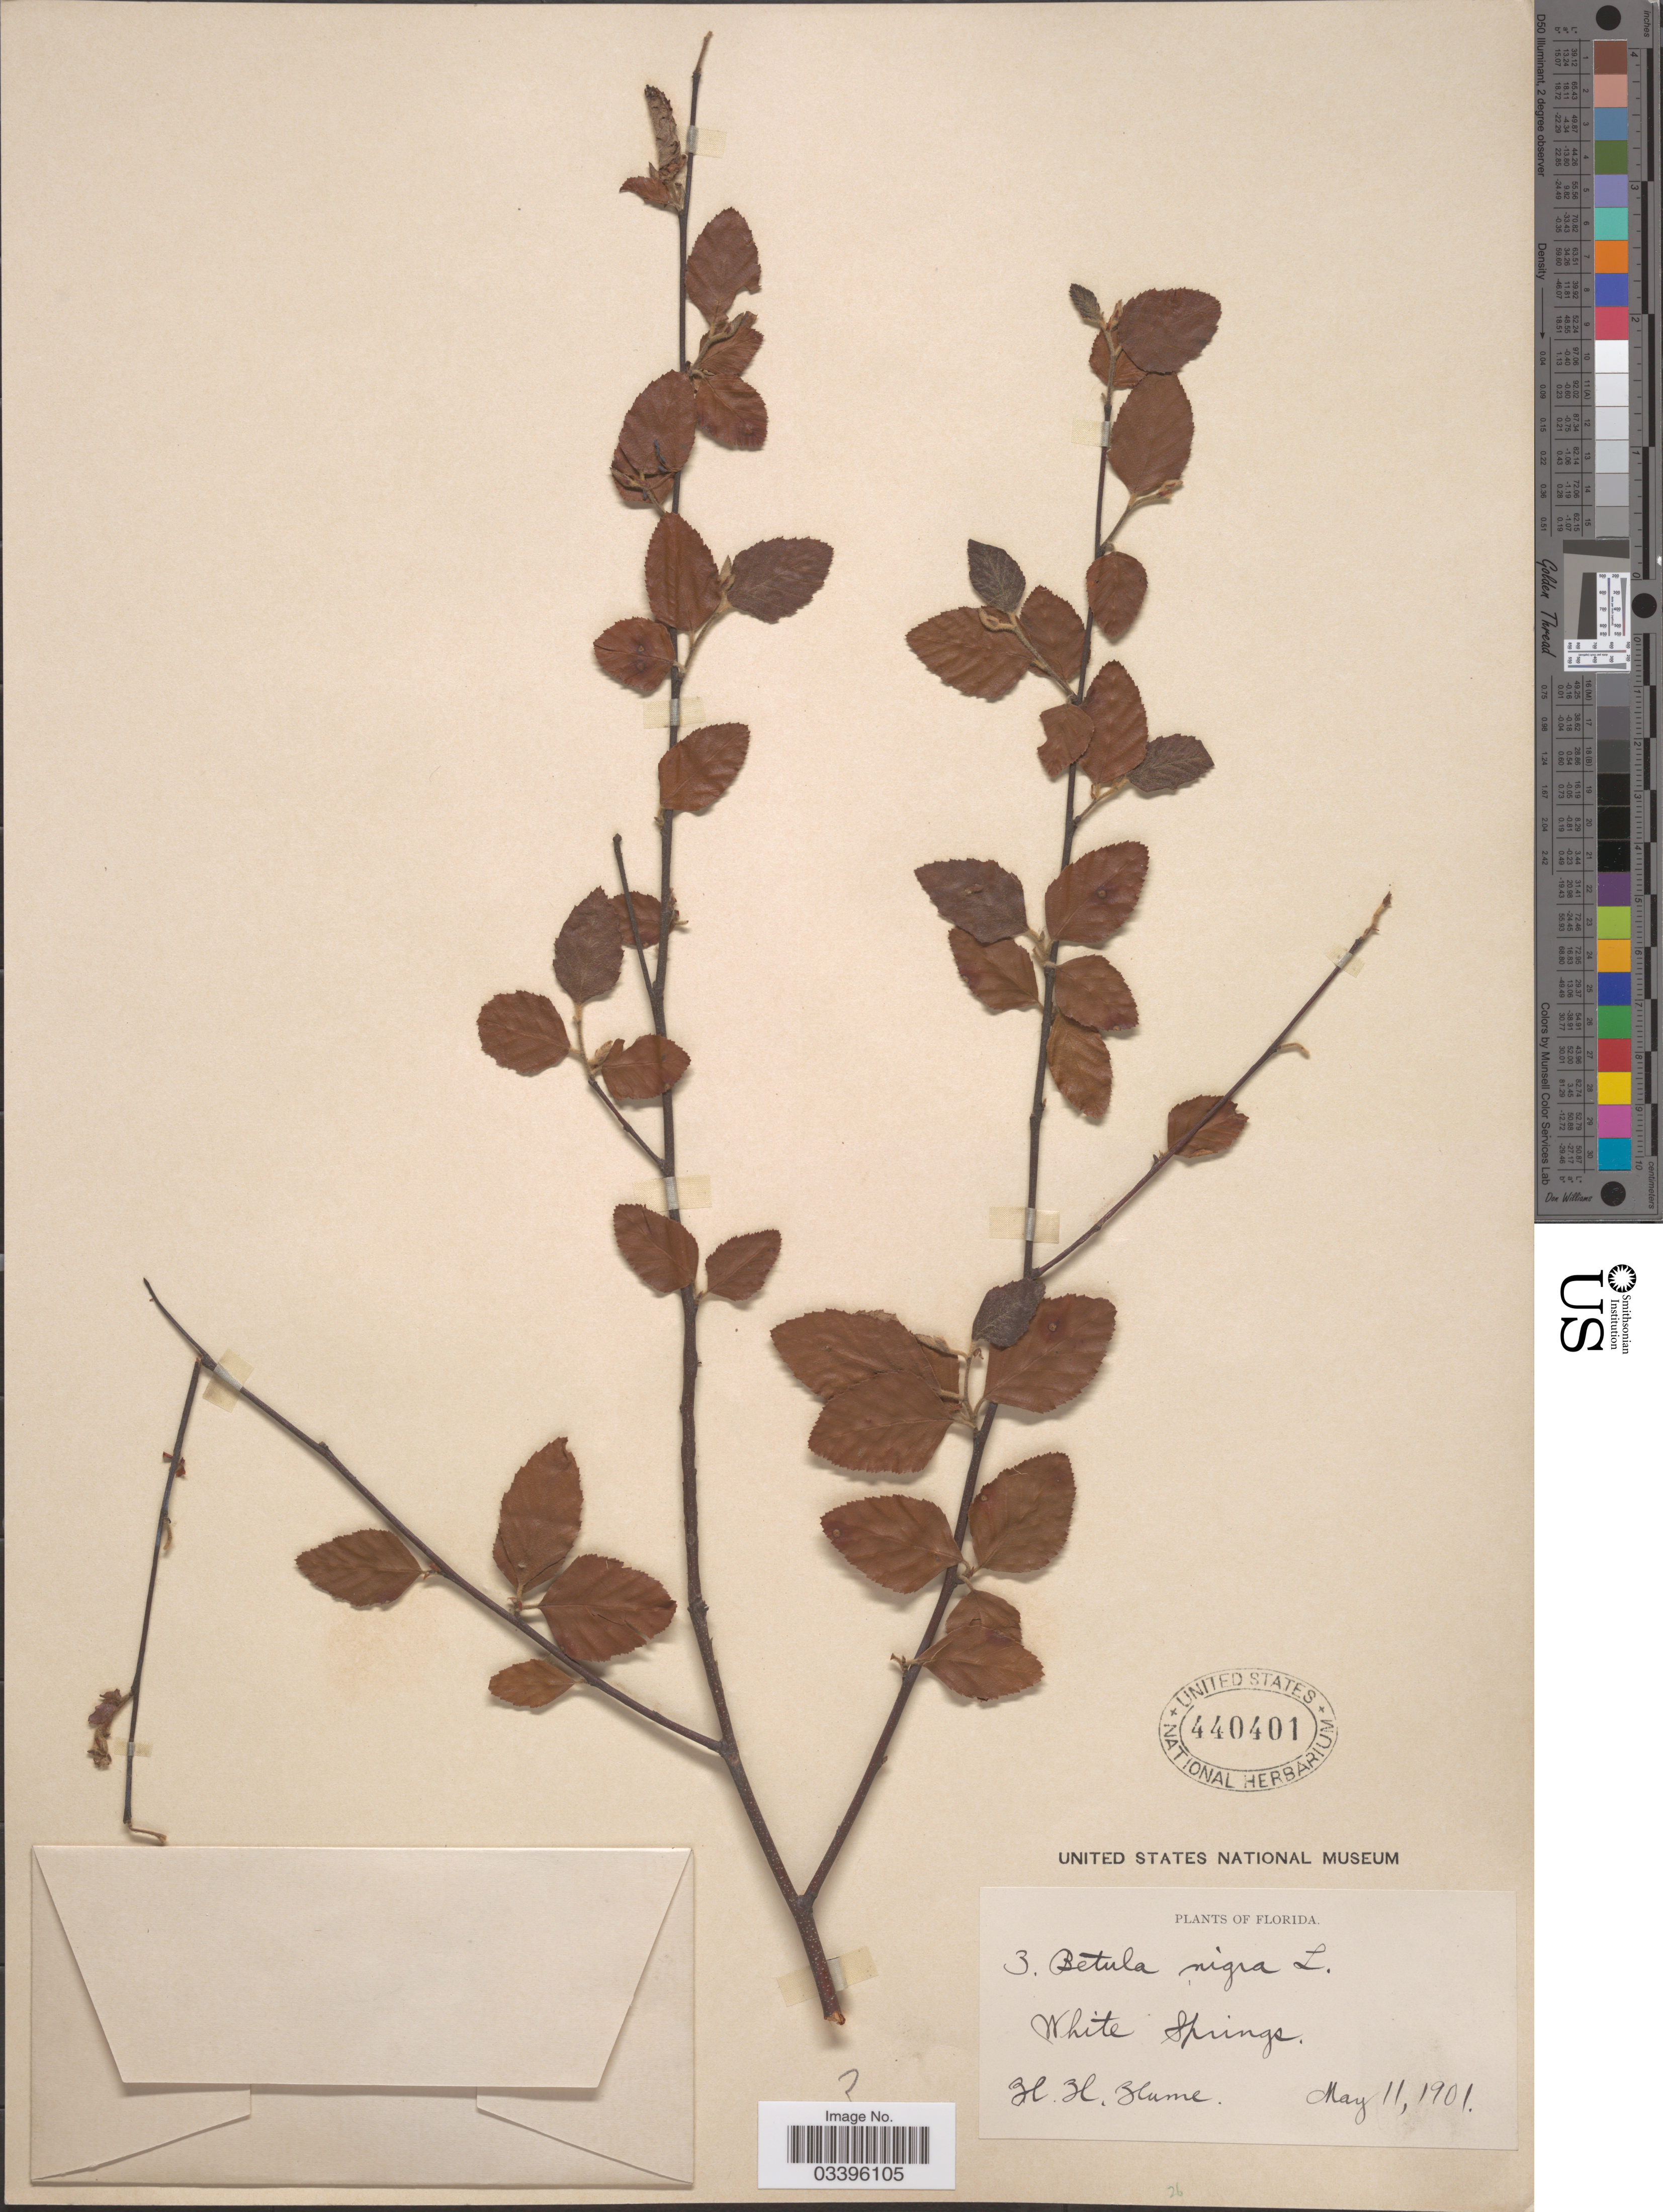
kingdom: Plantae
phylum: Tracheophyta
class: Magnoliopsida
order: Fagales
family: Betulaceae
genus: Betula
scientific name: Betula nigra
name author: L.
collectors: H. Hume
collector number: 3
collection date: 1901-05-11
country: United States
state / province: Florida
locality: White Springs.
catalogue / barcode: US 440401